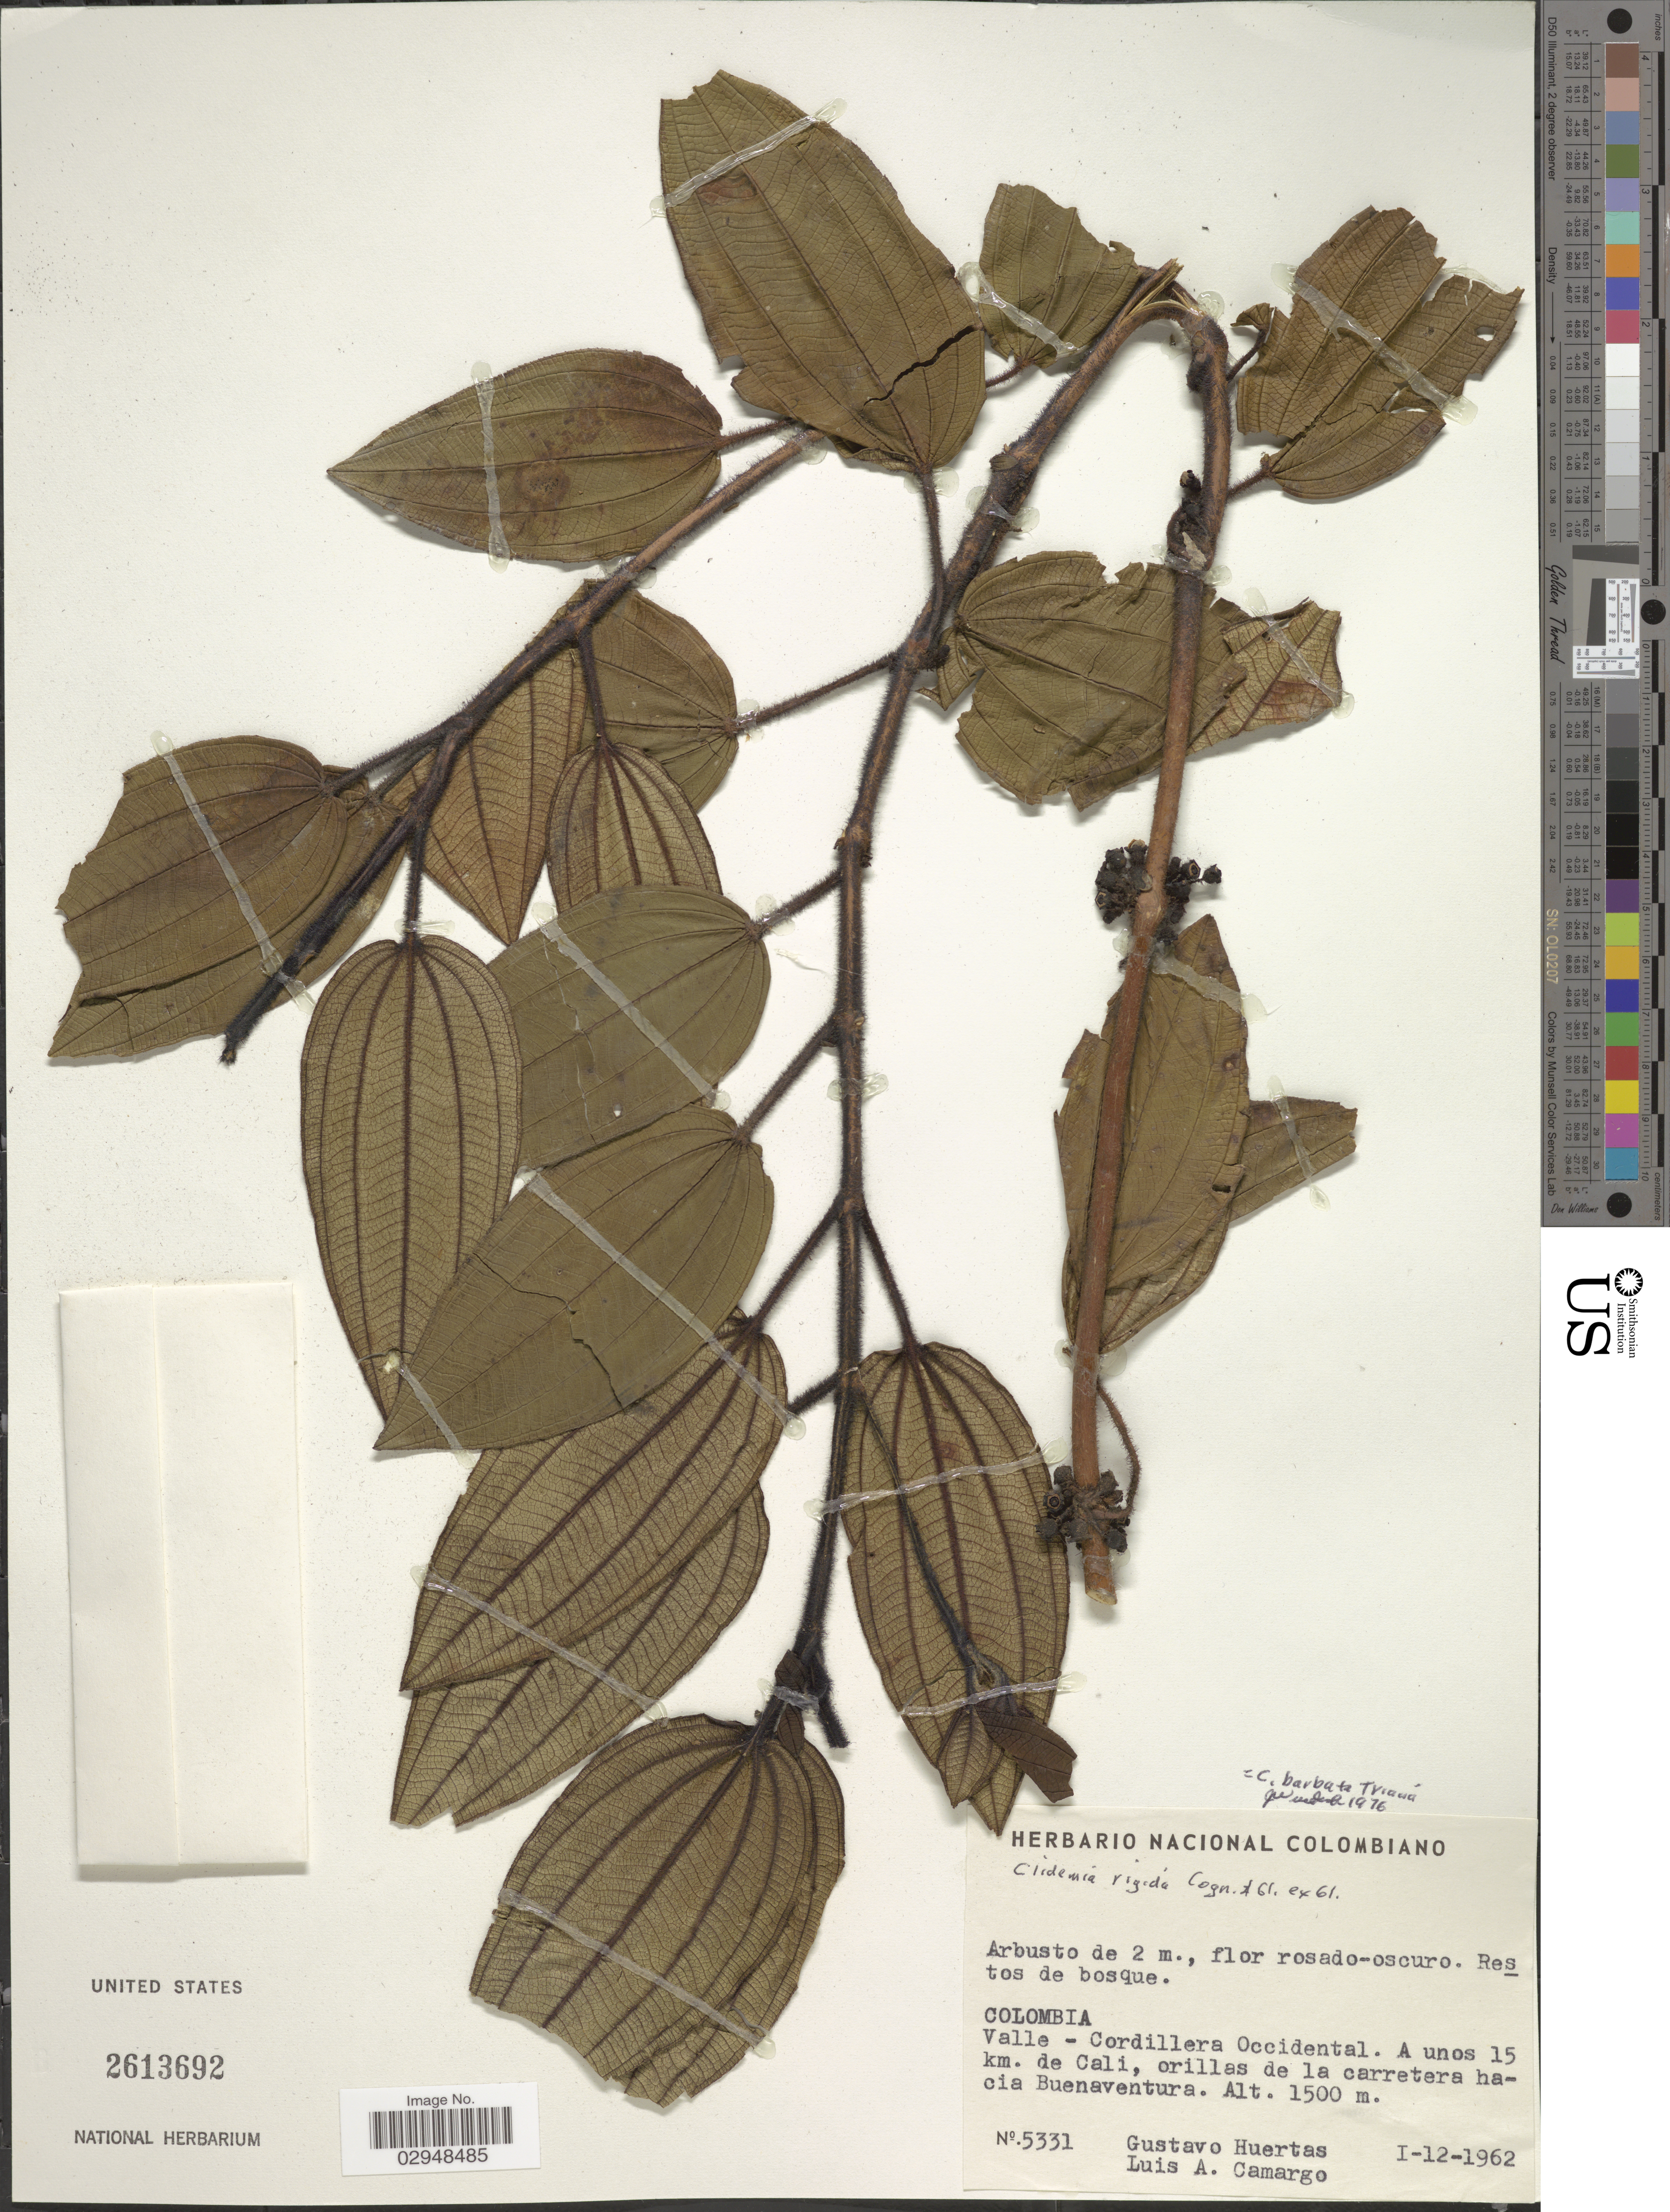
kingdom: Plantae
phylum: Tracheophyta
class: Magnoliopsida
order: Myrtales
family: Melastomataceae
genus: Clidemia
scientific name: Clidemia barbata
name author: Triana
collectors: G. Huertas & L. A. Camargo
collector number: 5331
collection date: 1962-12-01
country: Colombia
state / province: Valle del Cauca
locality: Valle - Cordillera Occidental. A unos 15 km. de Cali, orillas de la carretera hacia Buenaventura.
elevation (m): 1500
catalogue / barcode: US 2613692